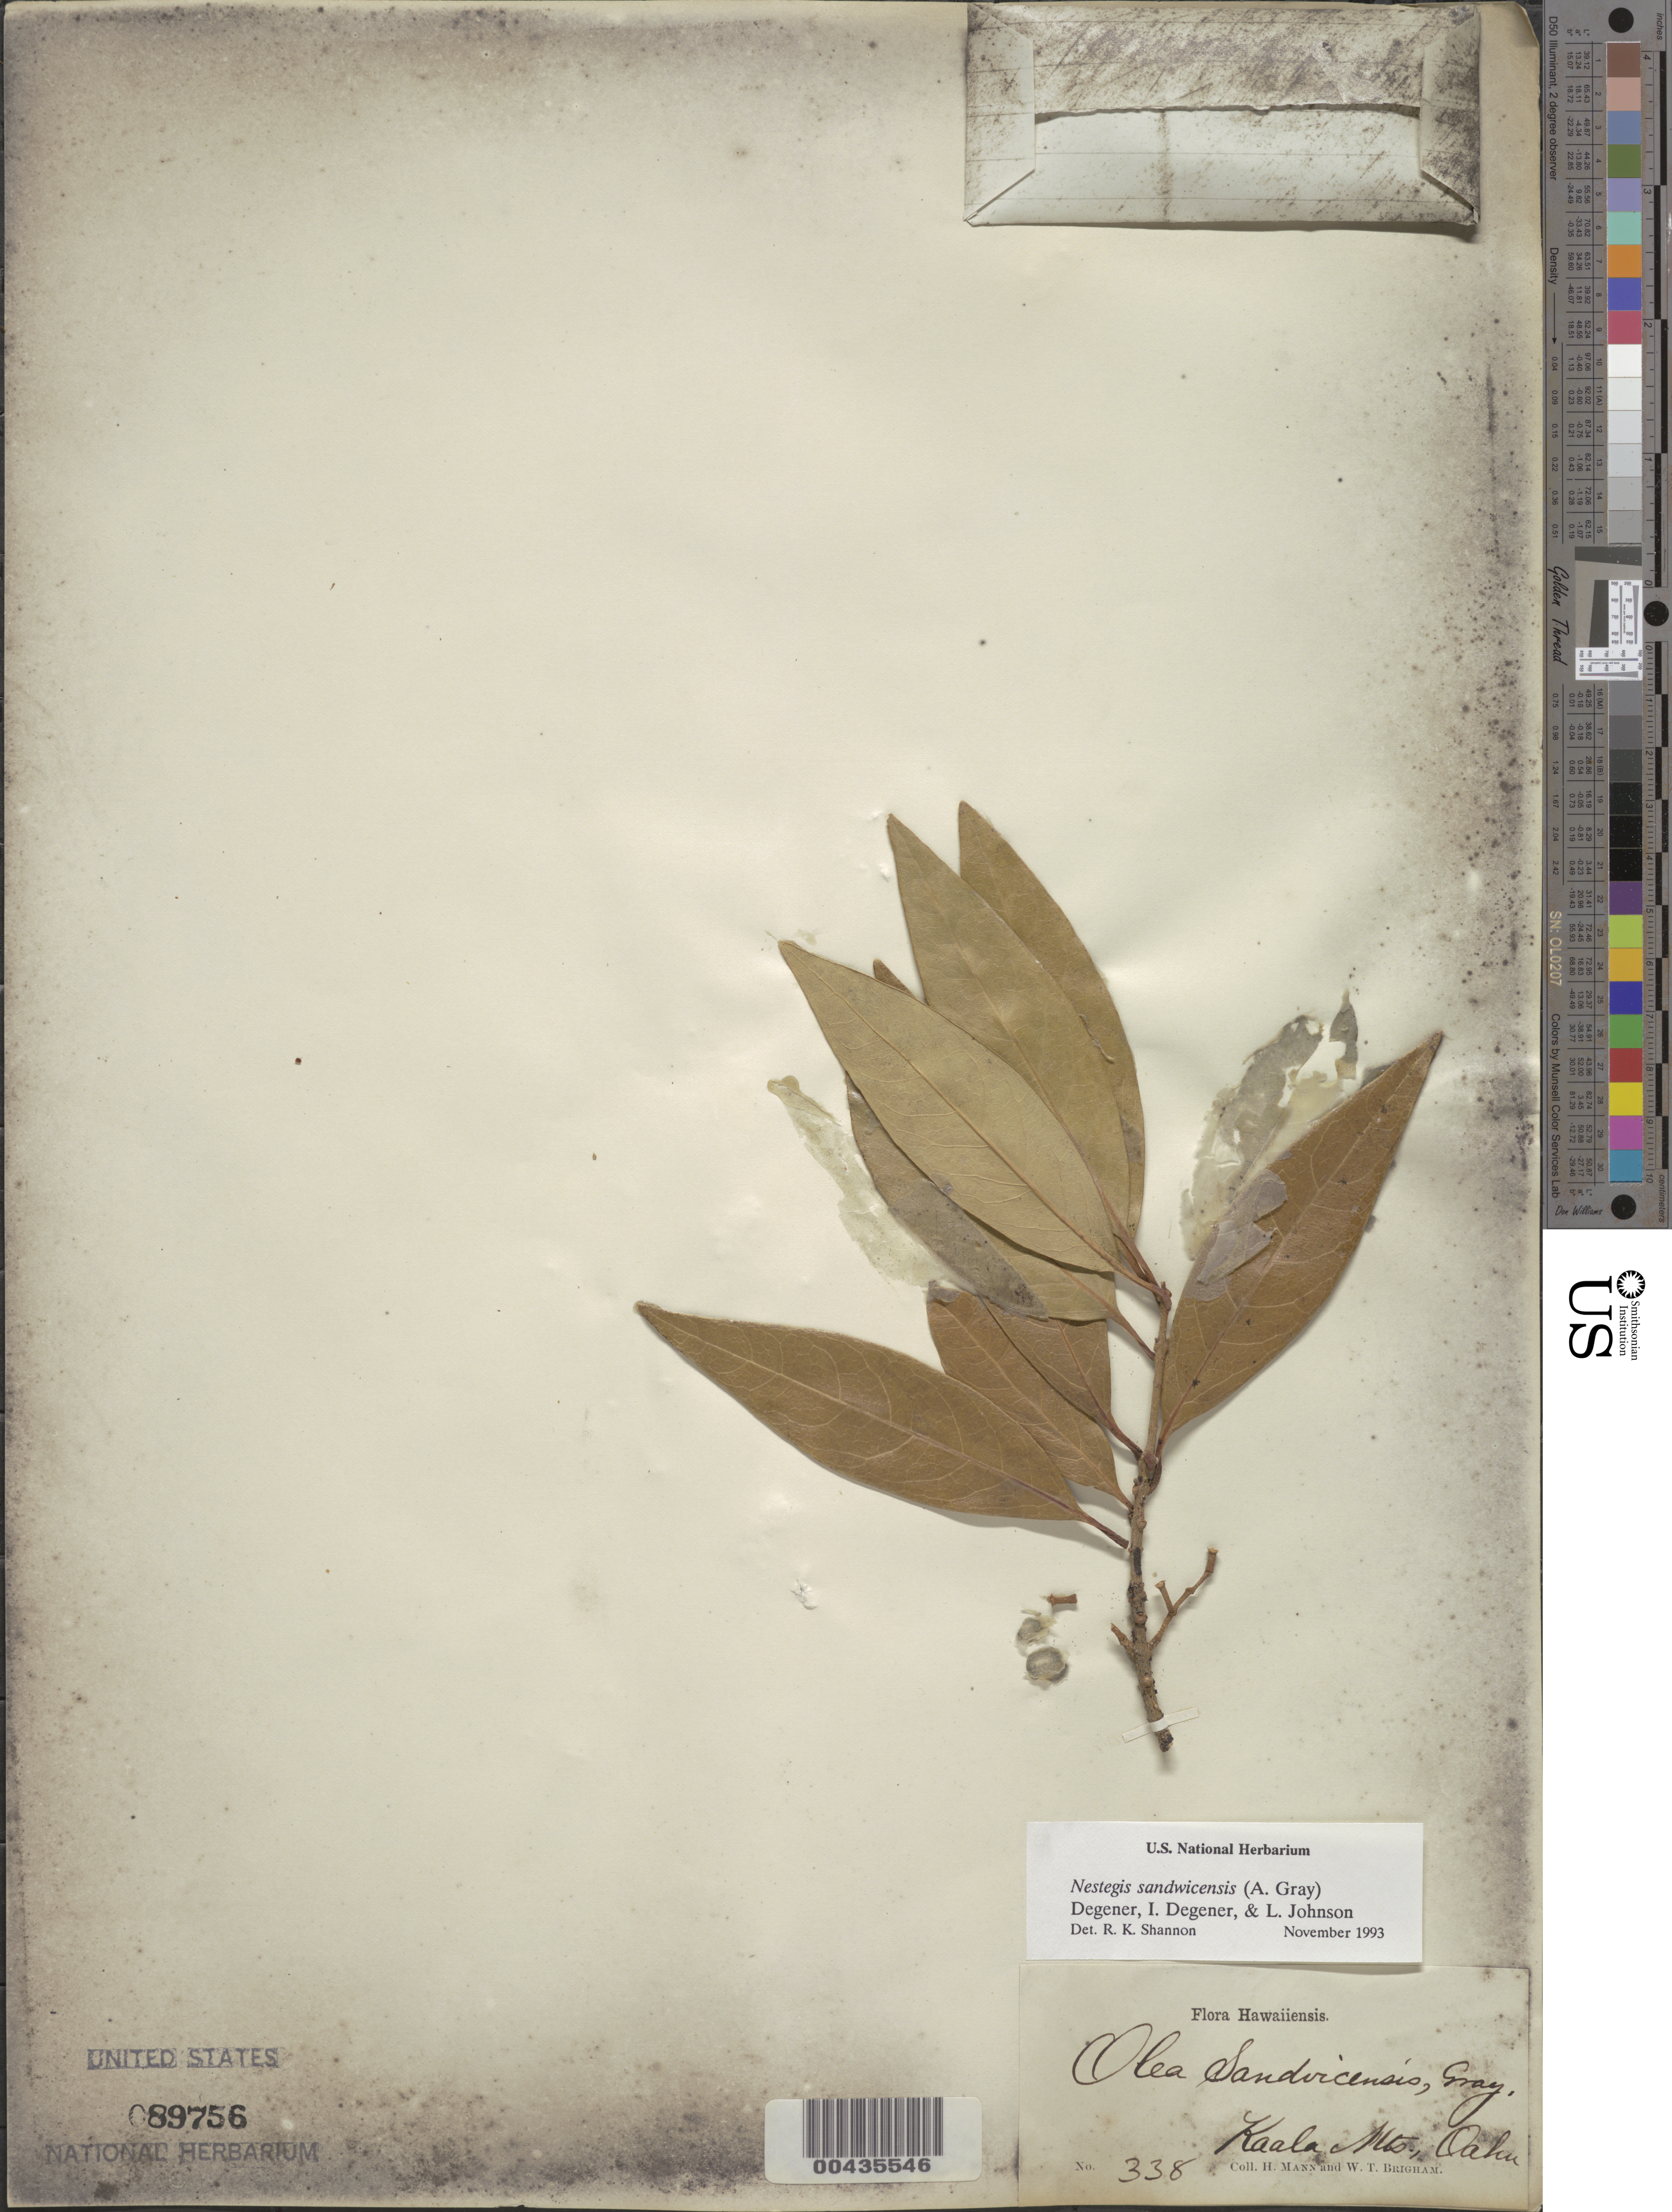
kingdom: Plantae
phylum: Tracheophyta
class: Magnoliopsida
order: Lamiales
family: Oleaceae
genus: Notelaea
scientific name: Notelaea sandwicensis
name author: (A. Gray) Hong-Wa & Besnard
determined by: Wagner, W. L., (BOT), Smithsonian Institution - National Museum of Natural History (UNITED STATES)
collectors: H. Mann & W. T. Brigham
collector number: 338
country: United States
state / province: Hawaii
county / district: Honolulu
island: Oahu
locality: Kaala Mountains, Oahu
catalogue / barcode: US 89756